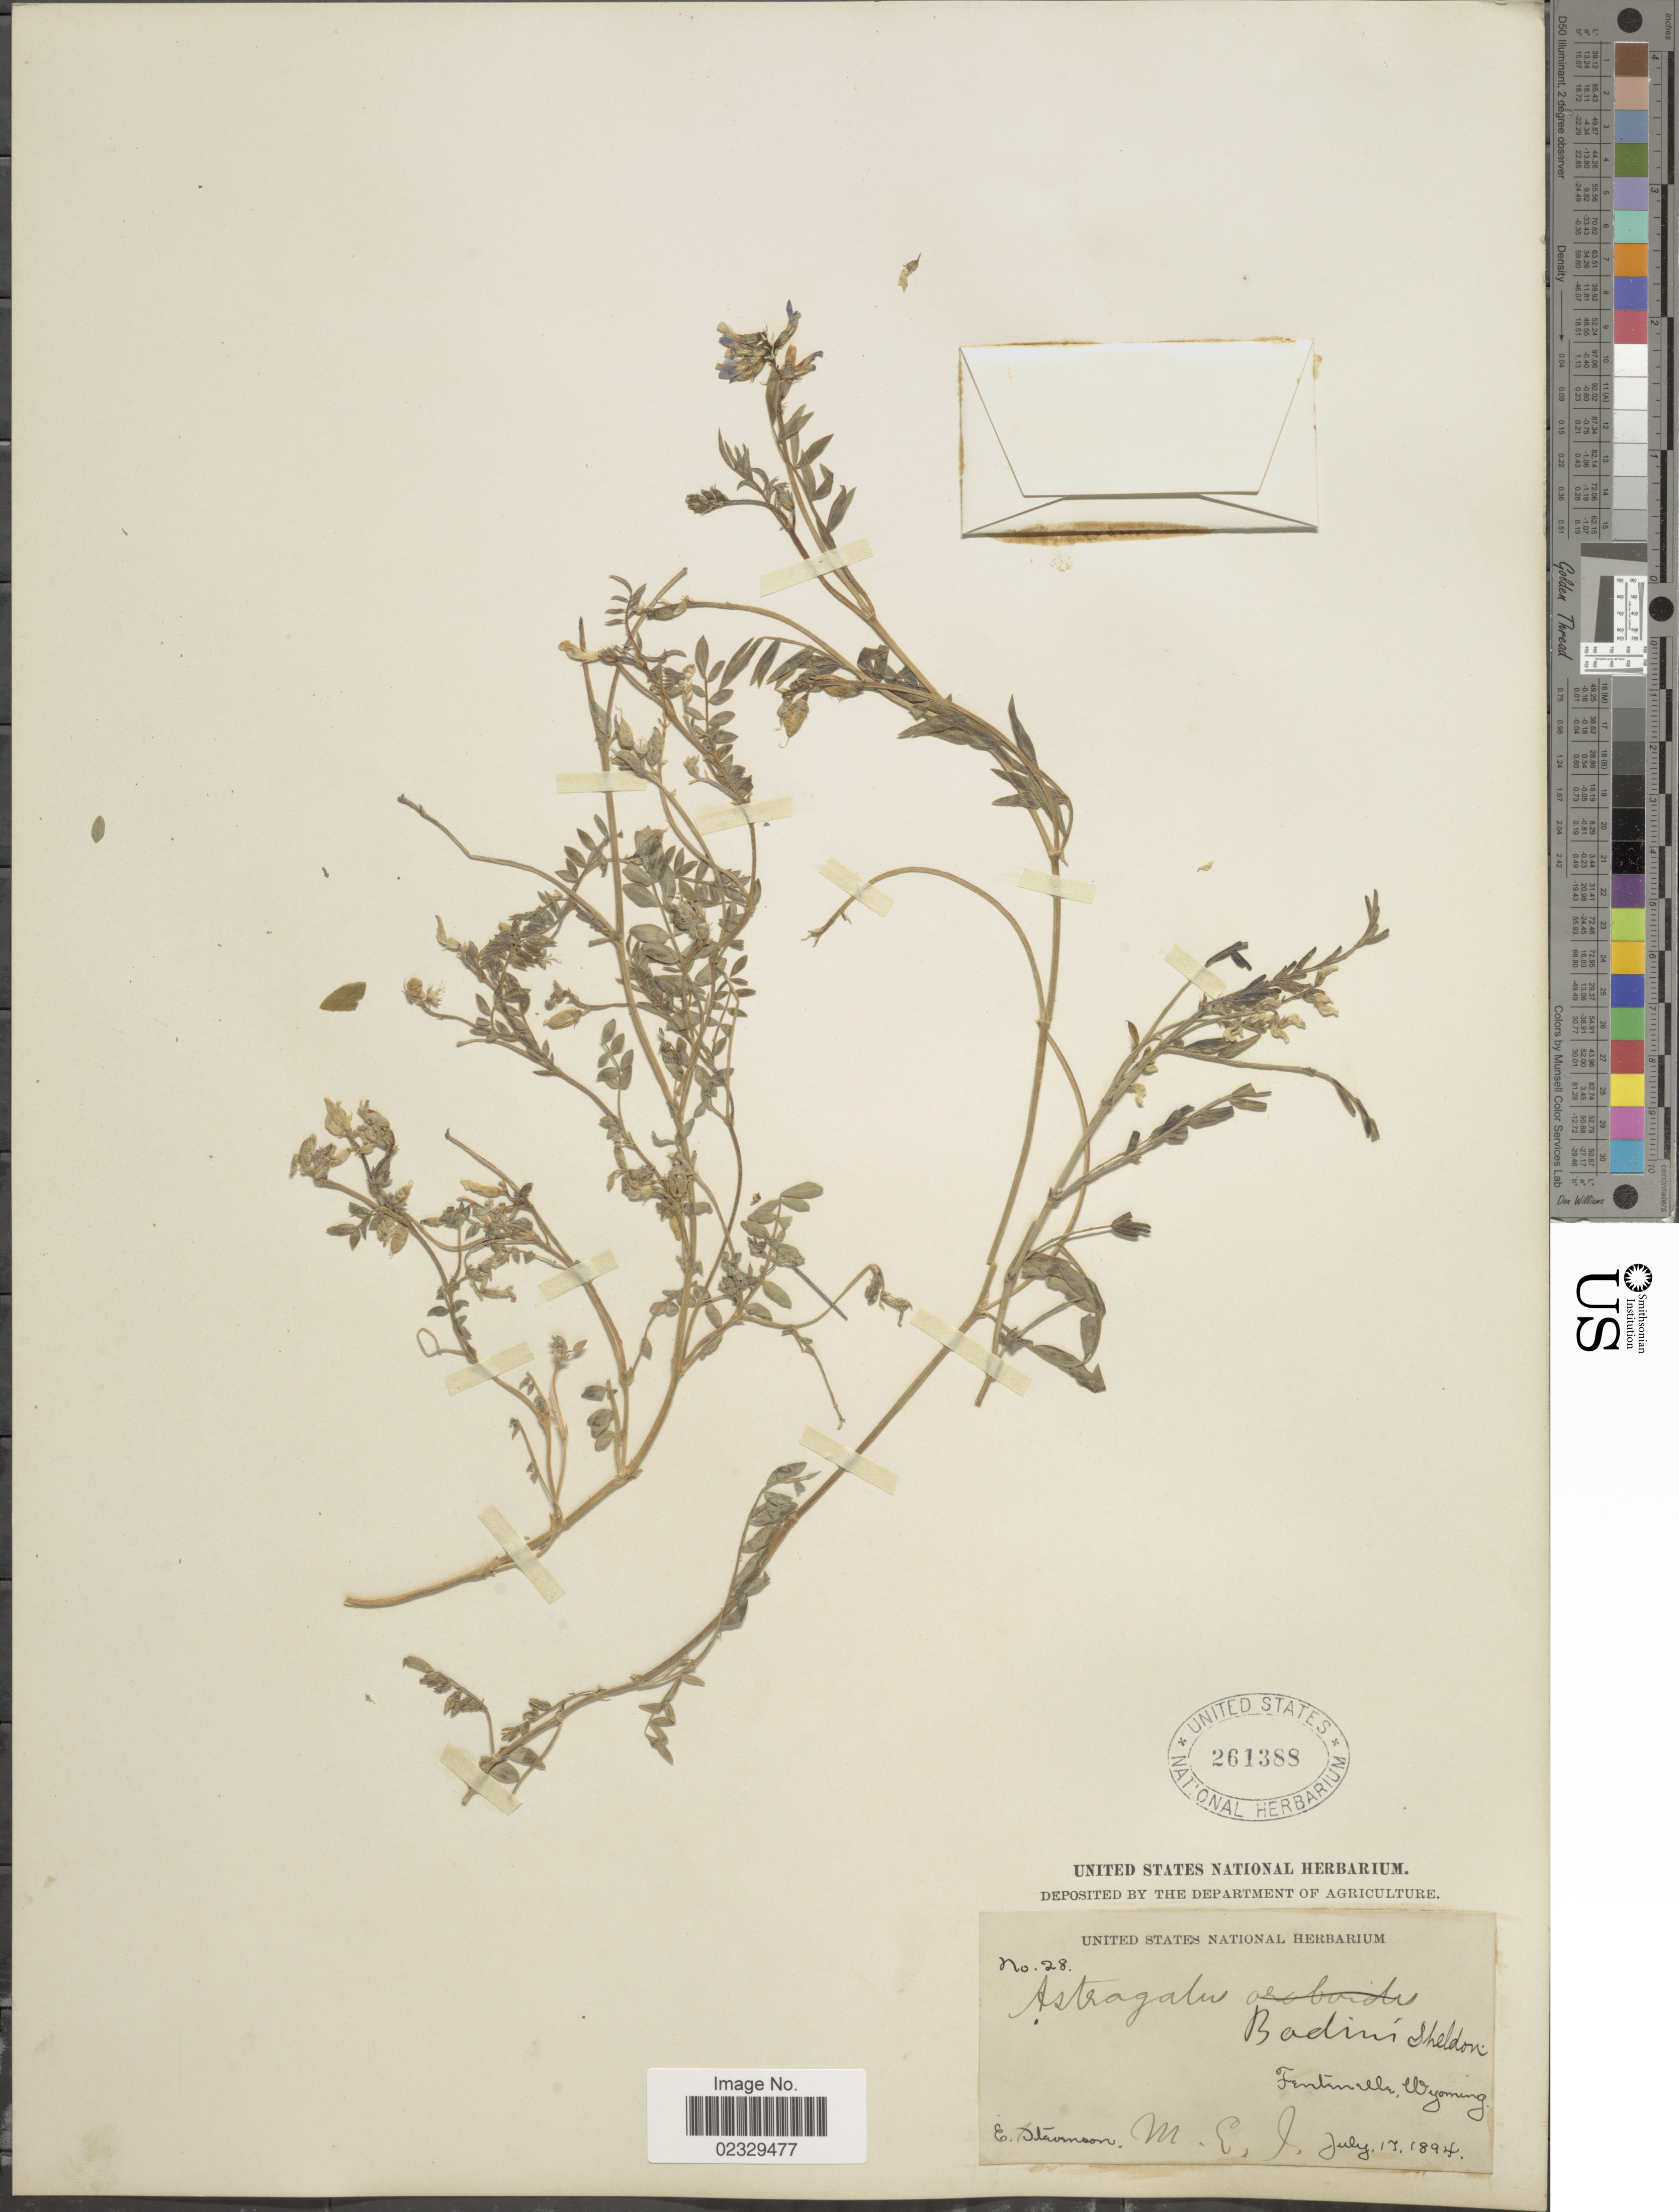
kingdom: Plantae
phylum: Tracheophyta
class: Magnoliopsida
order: Fabales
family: Fabaceae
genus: Astragalus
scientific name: Astragalus bodinii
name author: E. Sheld.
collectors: E. Stevenson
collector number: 28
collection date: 1894-07-17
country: United States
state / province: Wyoming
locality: Fenteville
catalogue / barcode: US 261388